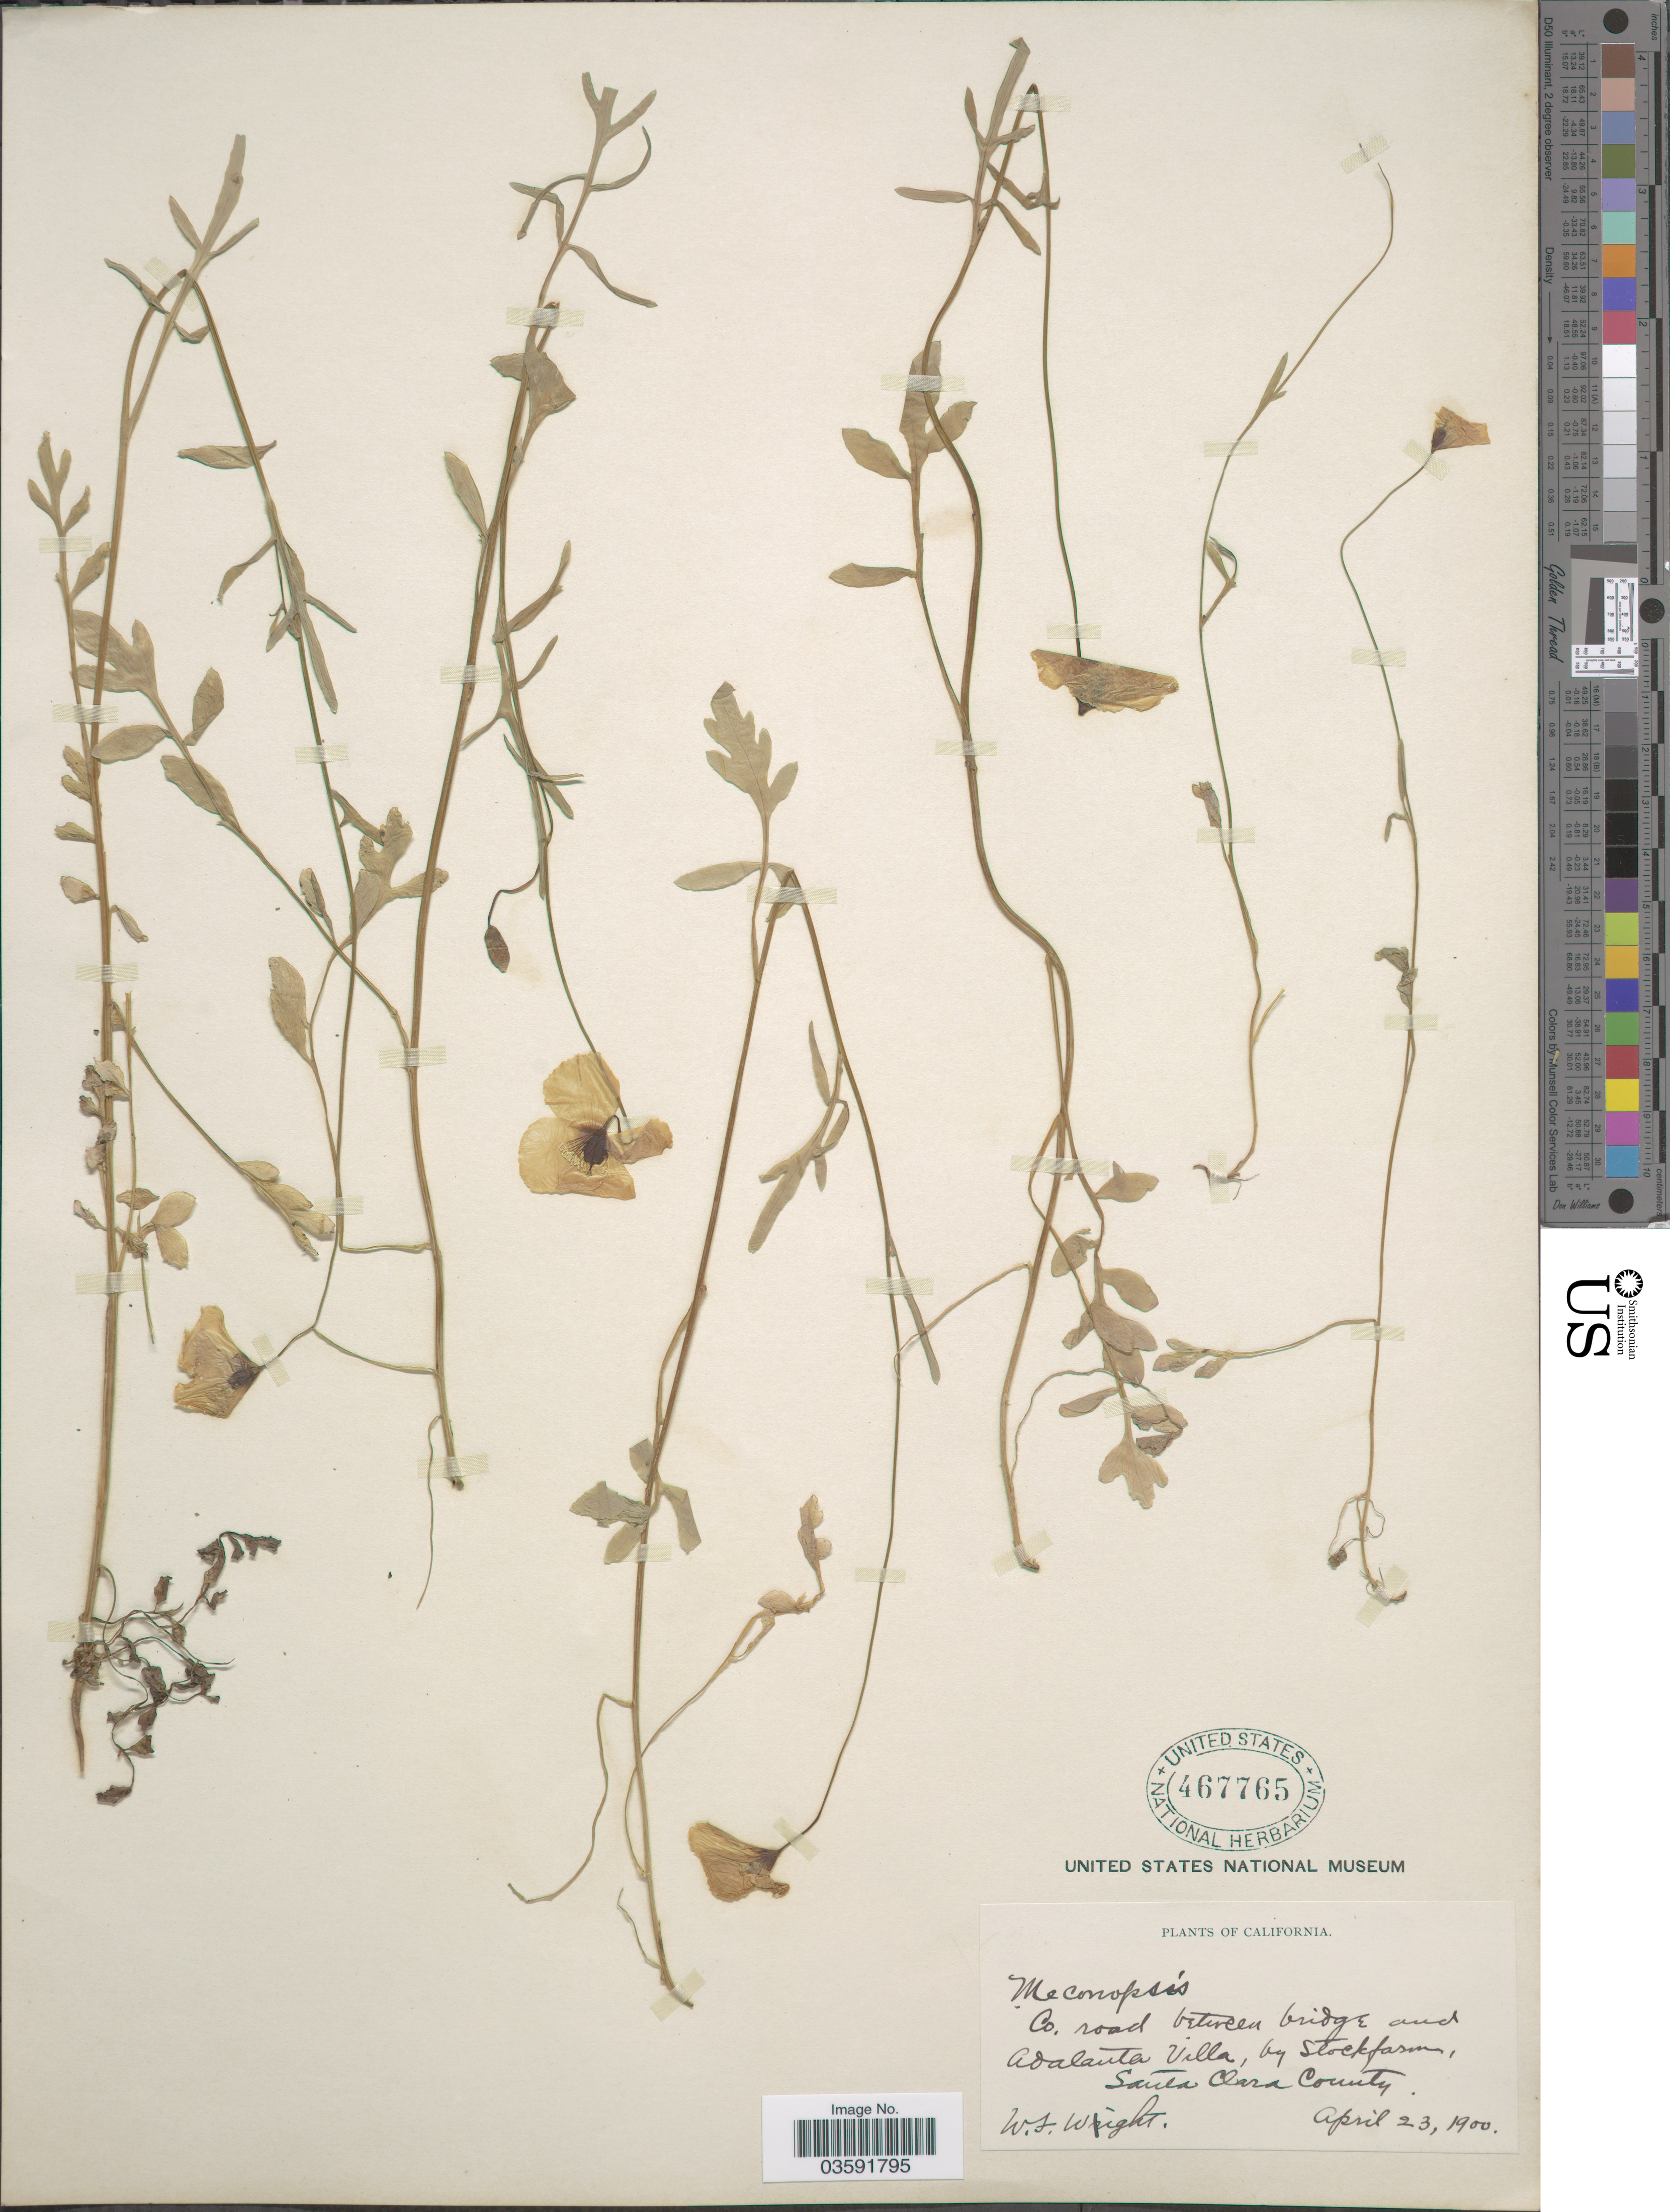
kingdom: Plantae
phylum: Tracheophyta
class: Magnoliopsida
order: Ranunculales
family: Papaveraceae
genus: Papaver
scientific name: Papaver heterophyllum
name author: (Benth.) Greene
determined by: Strong, M. T., (US), Smithsonian Institution - National Museum of Natural History (UNITED STATES)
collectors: W. F. Wright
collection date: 1900-04-23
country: United States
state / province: California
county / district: Santa Clara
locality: Co. road between bridge and Adalanta Villa, by Stockfarm, Santa Clara County.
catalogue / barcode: US 467765